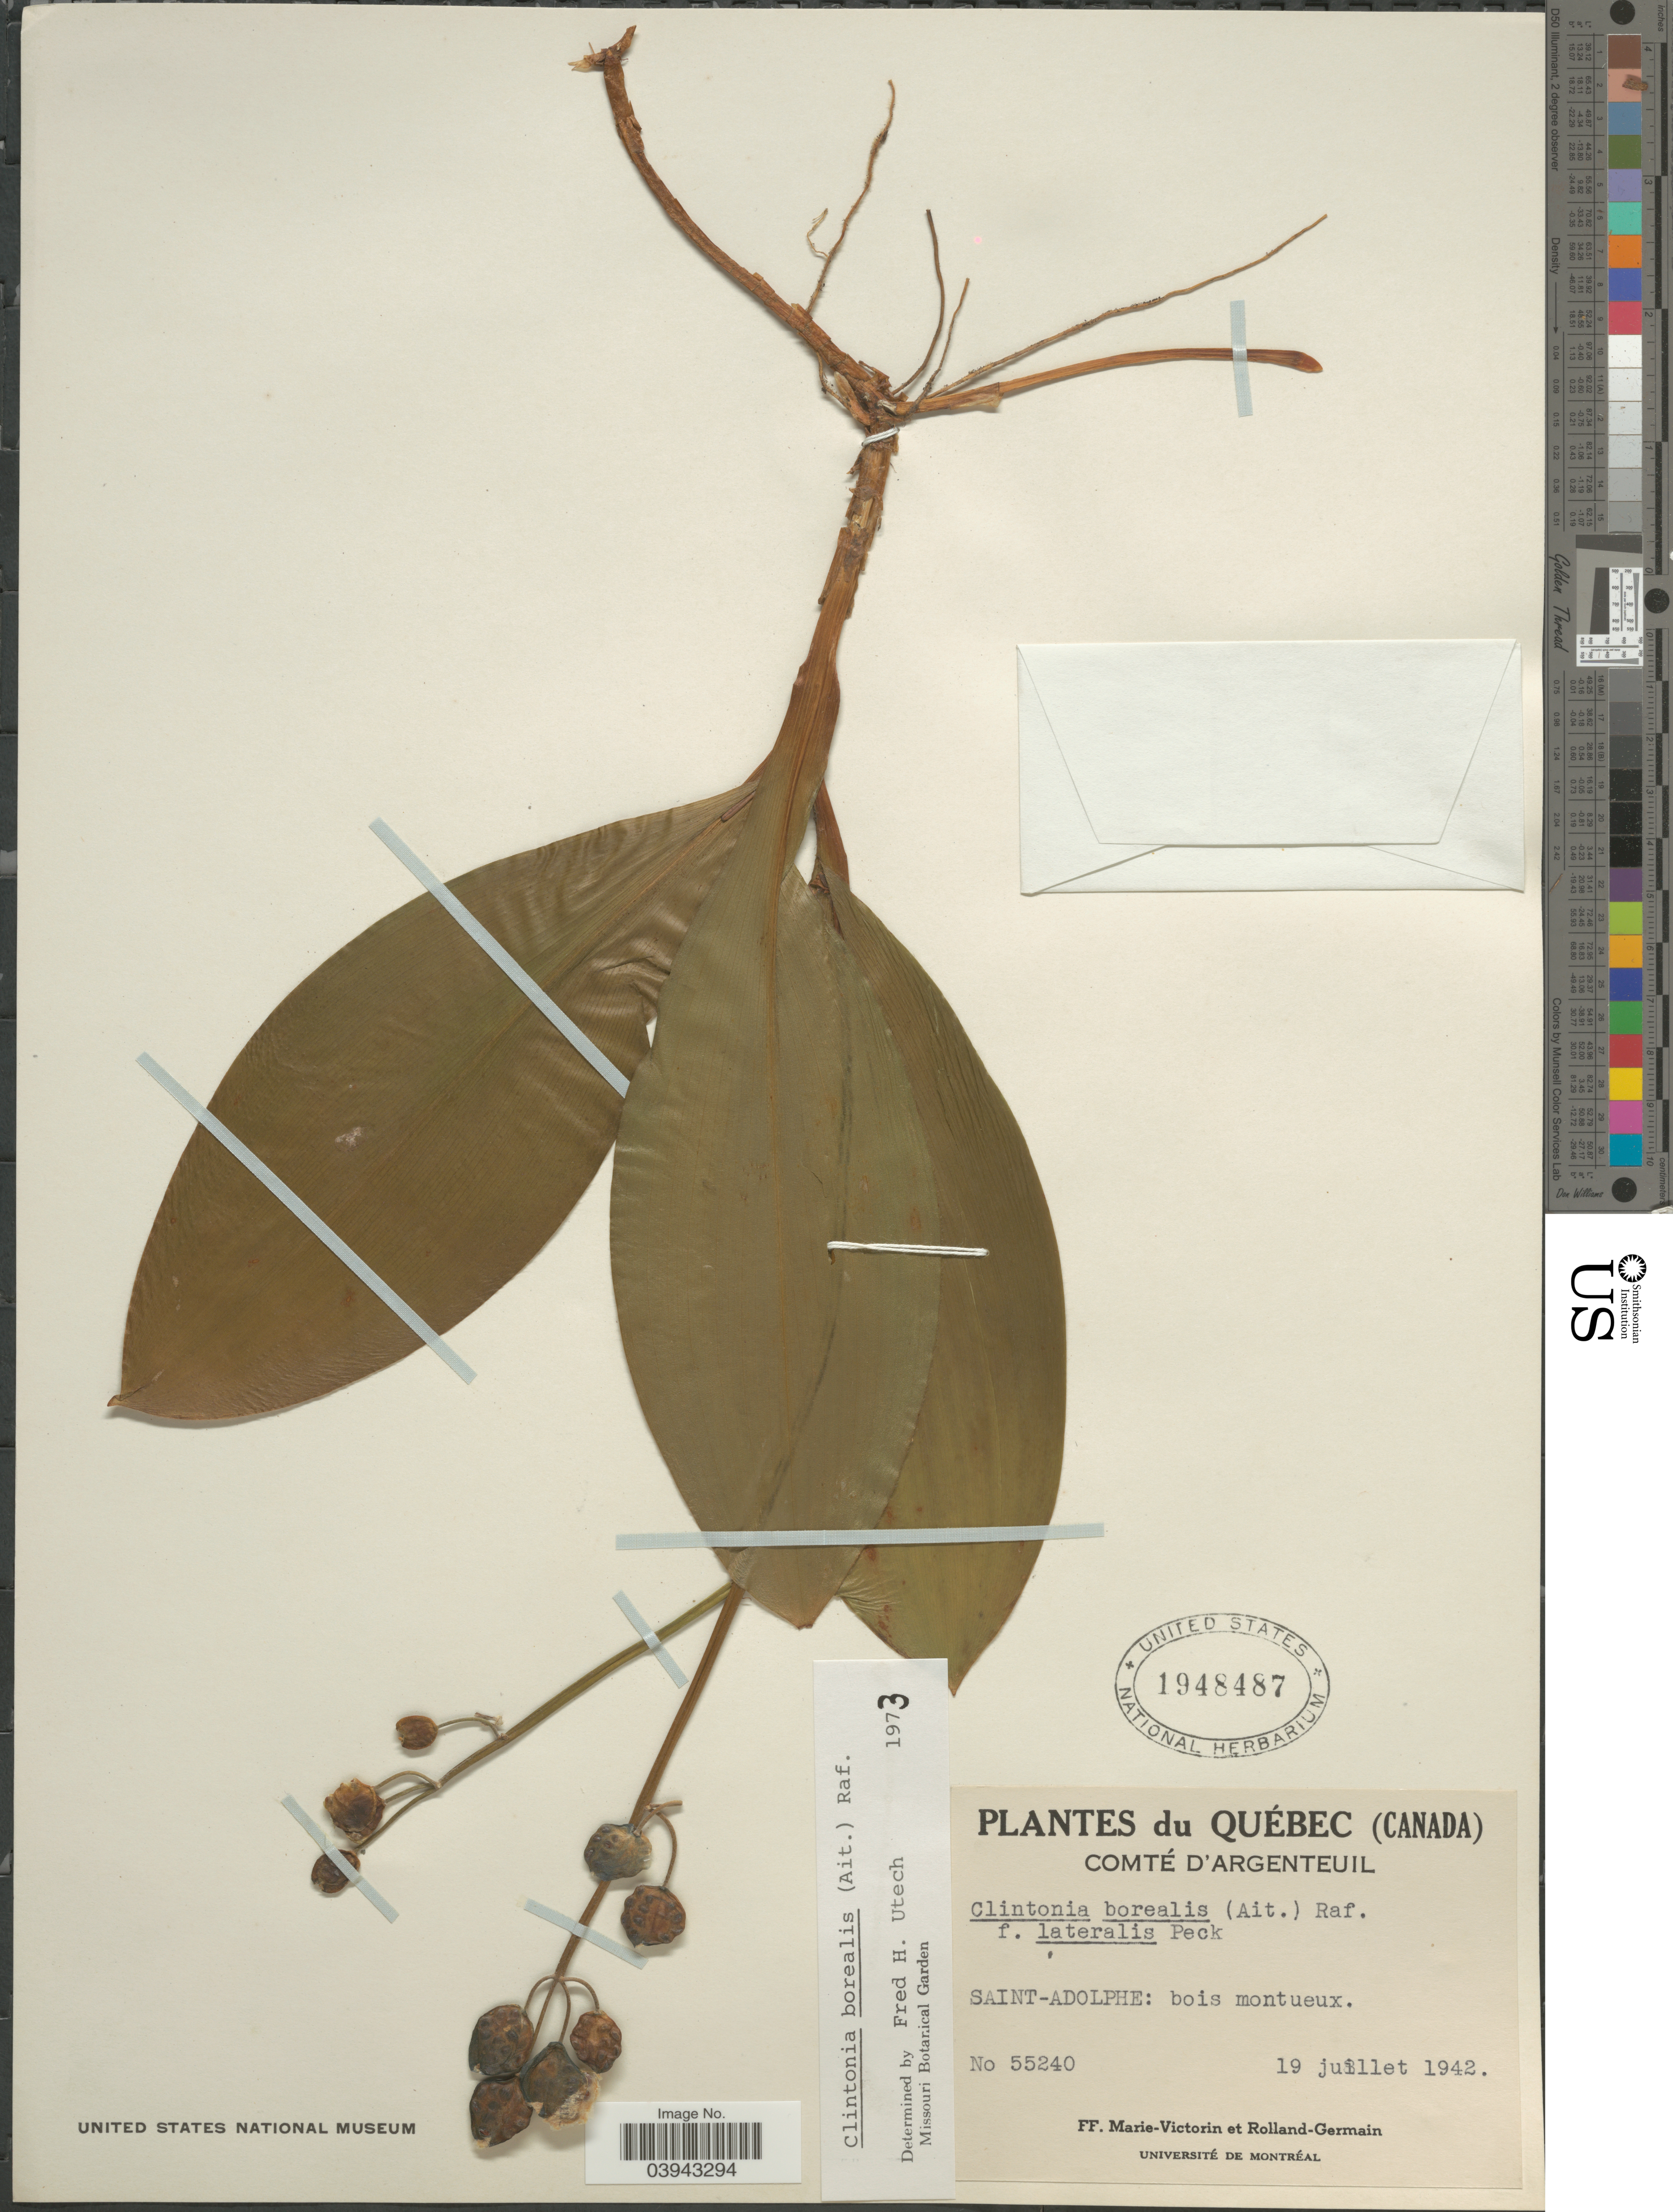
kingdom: Plantae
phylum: Tracheophyta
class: Liliopsida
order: Liliales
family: Liliaceae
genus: Clintonia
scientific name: Clintonia borealis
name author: (Aiton) Raf.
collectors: F. Marie-Victorin & Rolland-Germain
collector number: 55240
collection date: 1942-07-19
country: Canada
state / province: Quebec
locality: Comté D'Argenteuil. Saint-Adolphe: bois montueux.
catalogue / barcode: US 1948487